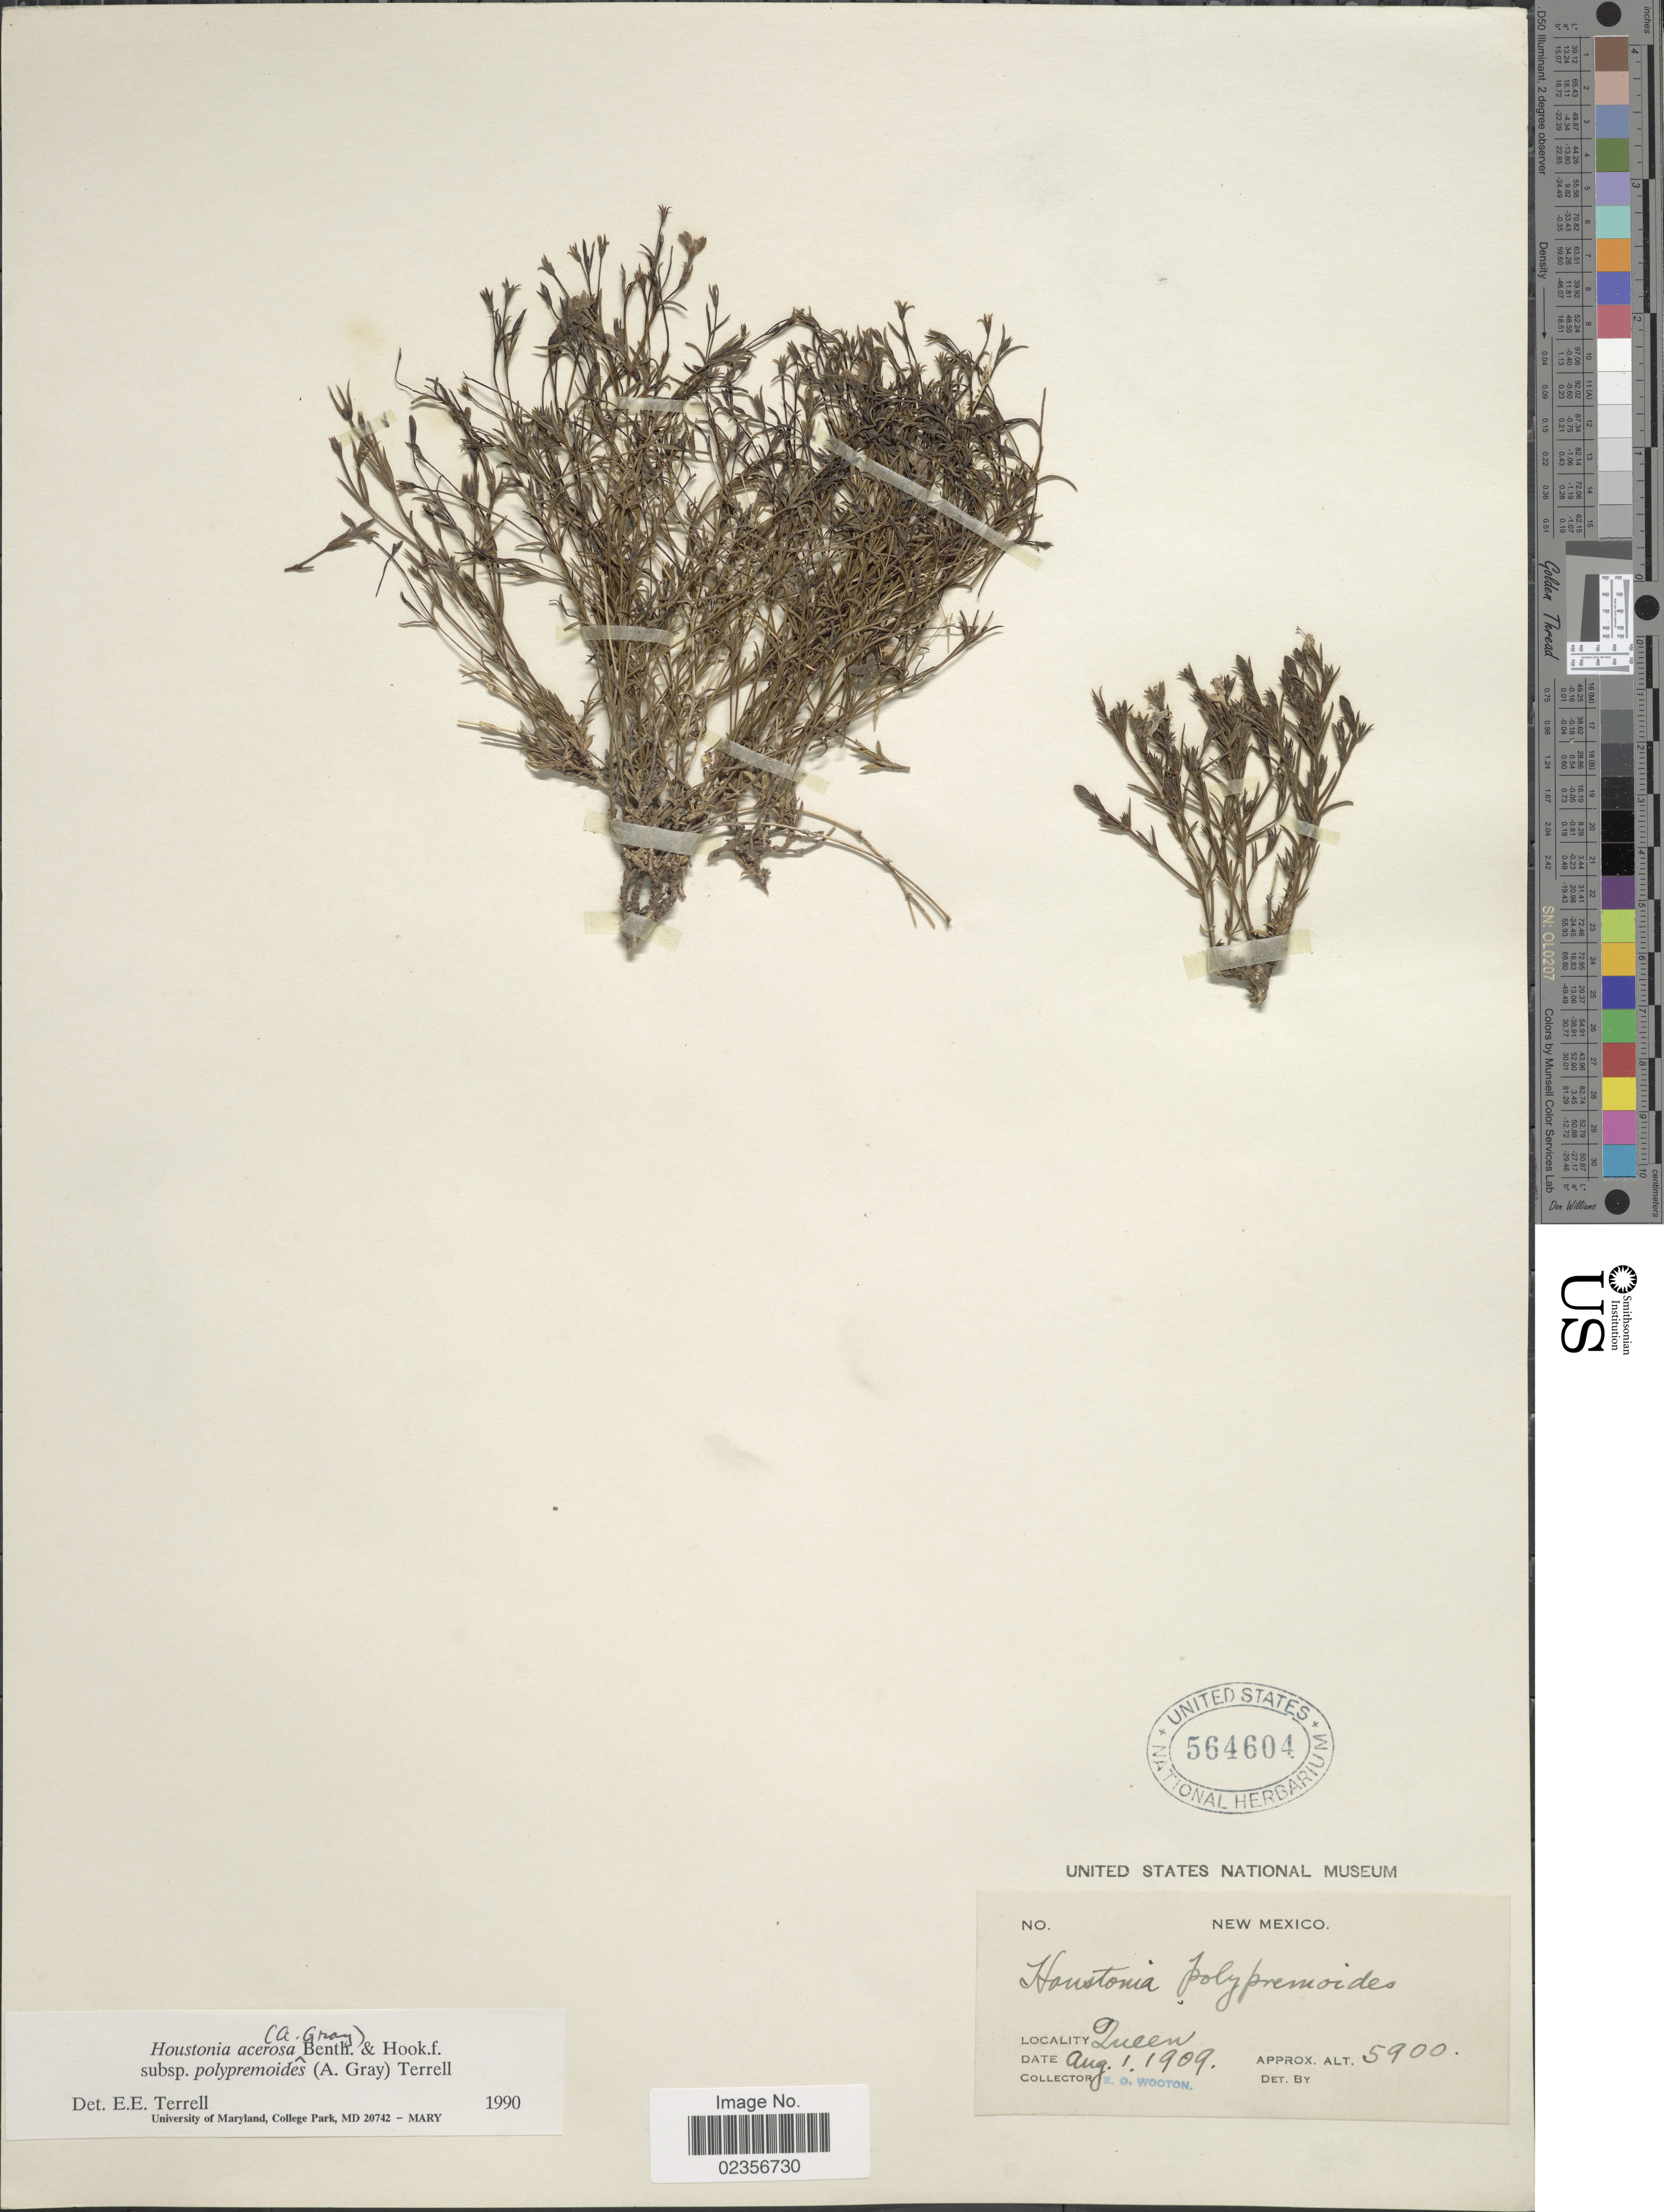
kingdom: Plantae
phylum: Tracheophyta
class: Magnoliopsida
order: Gentianales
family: Rubiaceae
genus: Houstonia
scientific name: Houstonia acerosa var. polypremoides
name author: (A. Gray) Terrell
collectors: E. O. Wooton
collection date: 1909-08-01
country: United States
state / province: New Mexico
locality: Queen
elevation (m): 1798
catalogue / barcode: US 564604